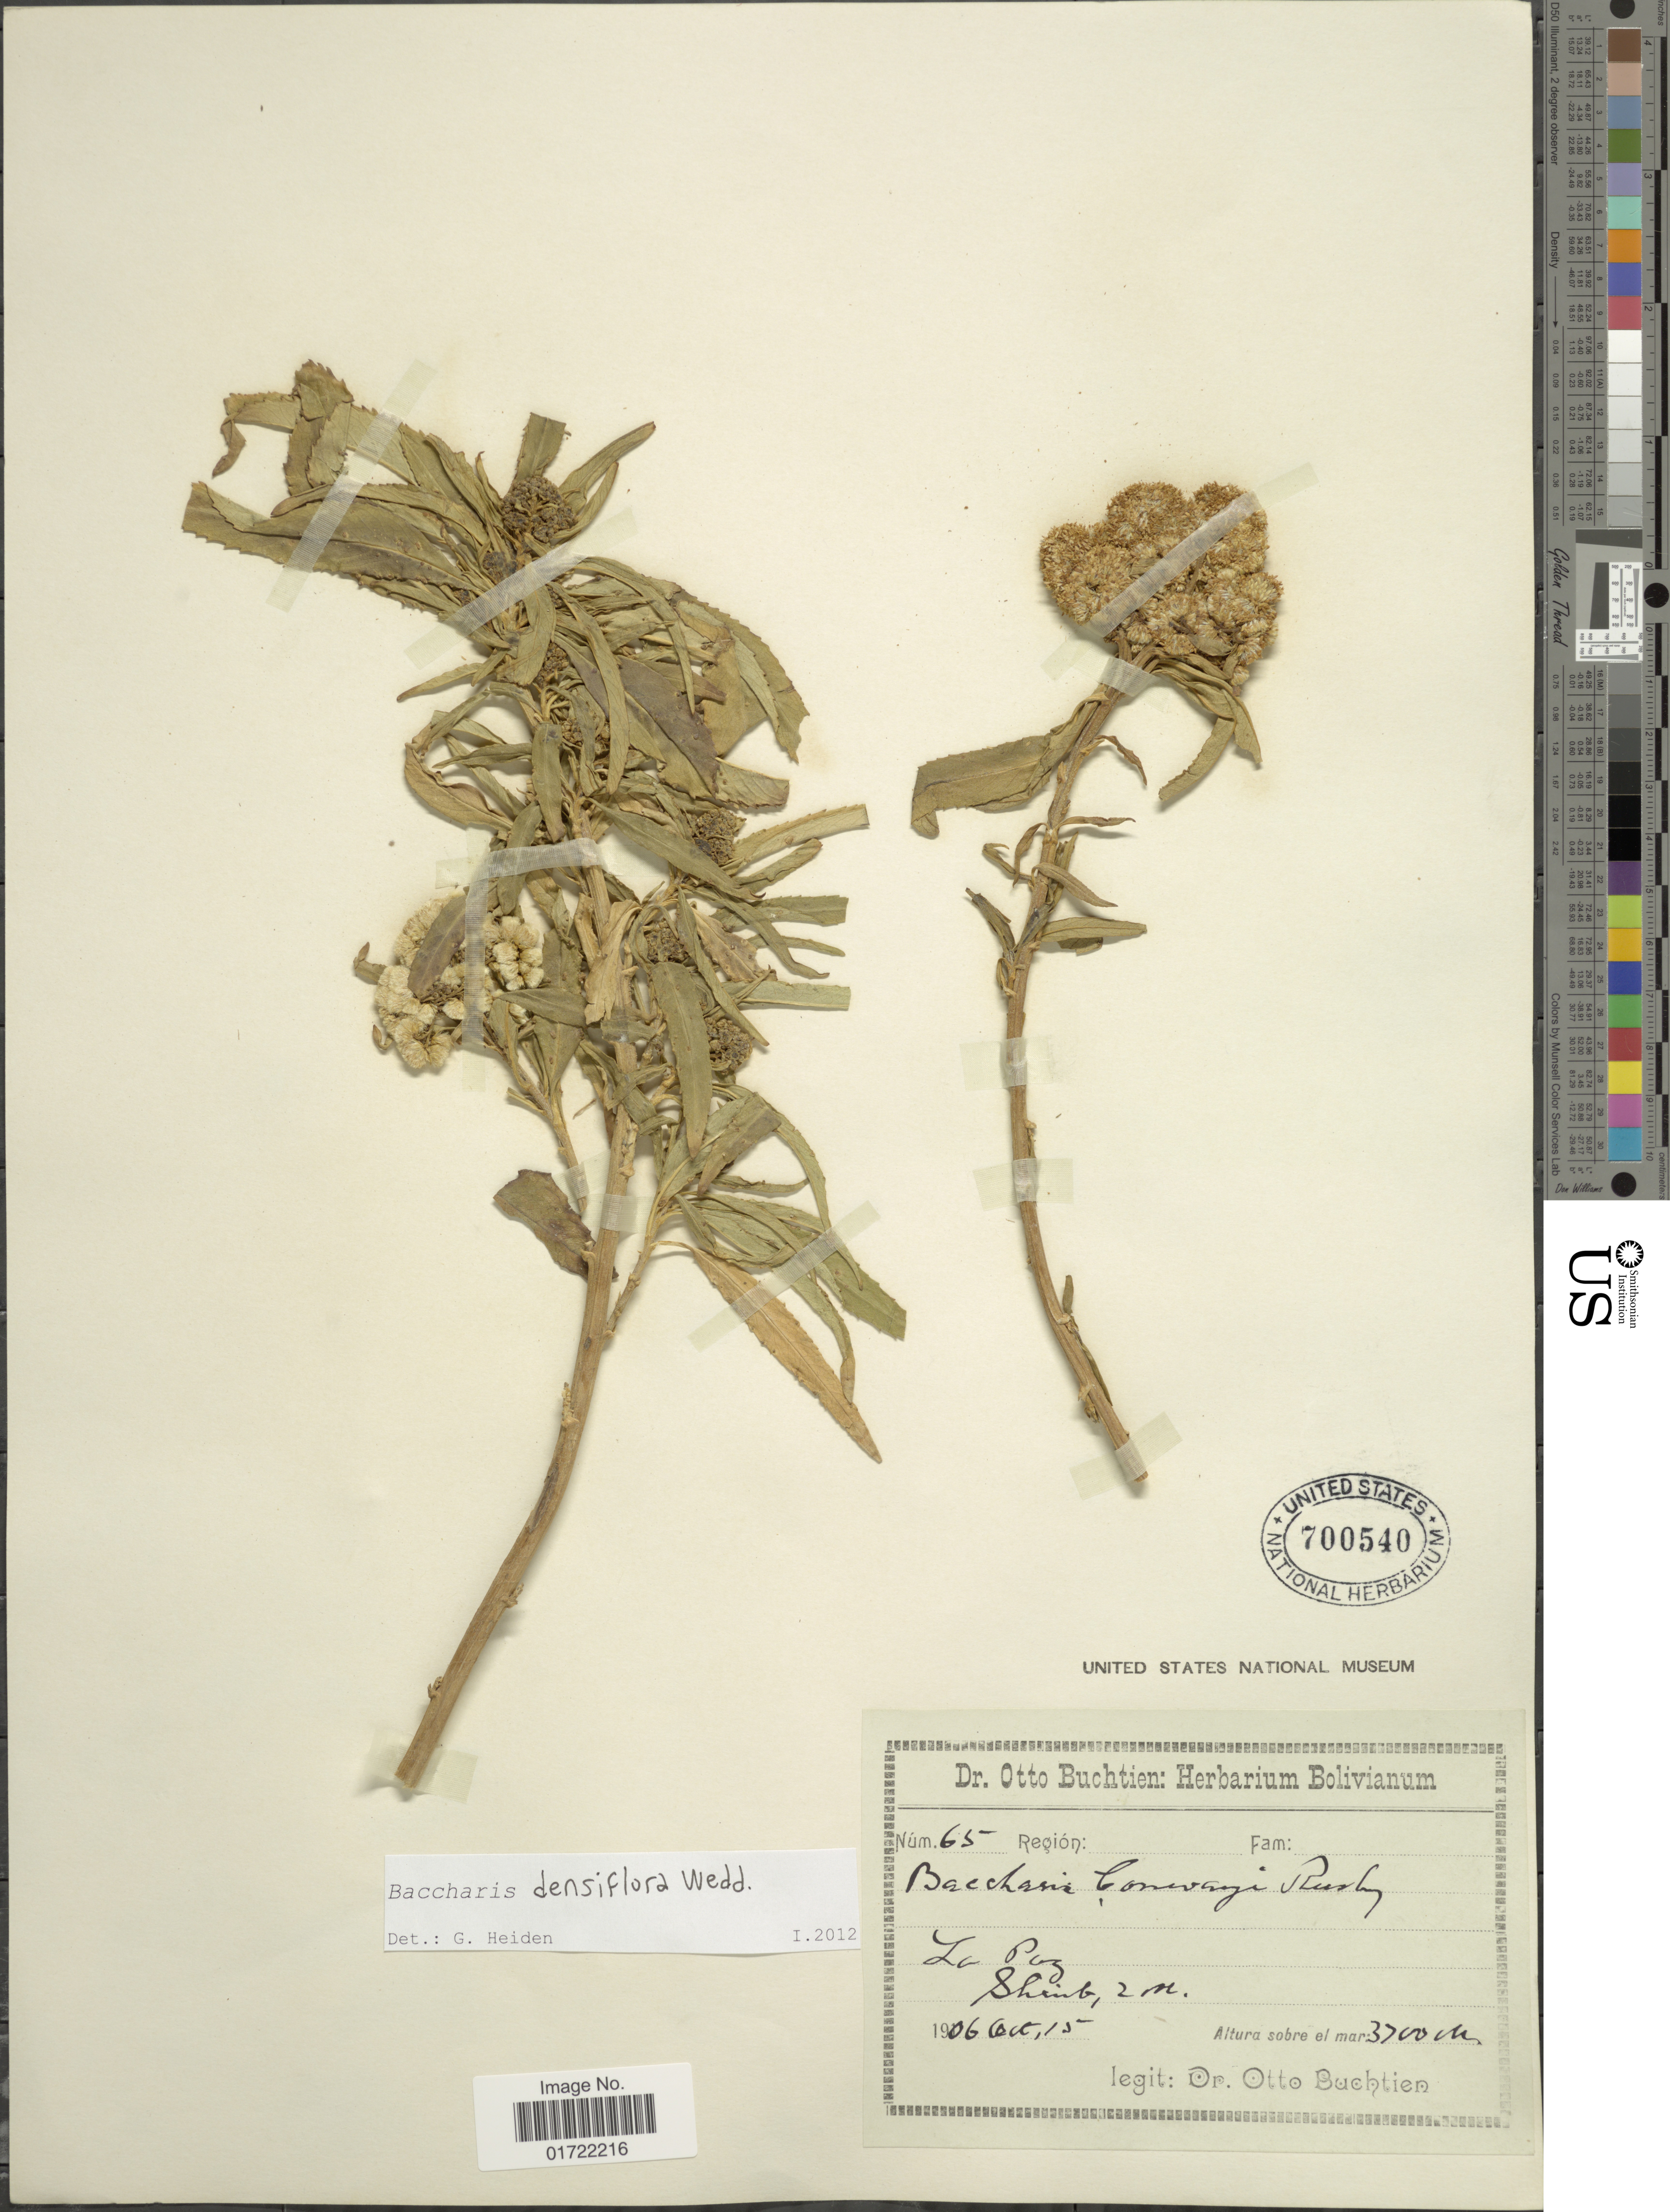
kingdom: Plantae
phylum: Tracheophyta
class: Magnoliopsida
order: Asterales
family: Asteraceae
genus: Baccharis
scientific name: Baccharis densifolia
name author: Rusby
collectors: O. Buchtien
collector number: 65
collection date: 1906-10-15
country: Bolivia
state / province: La Paz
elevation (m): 3700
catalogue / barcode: US 700540